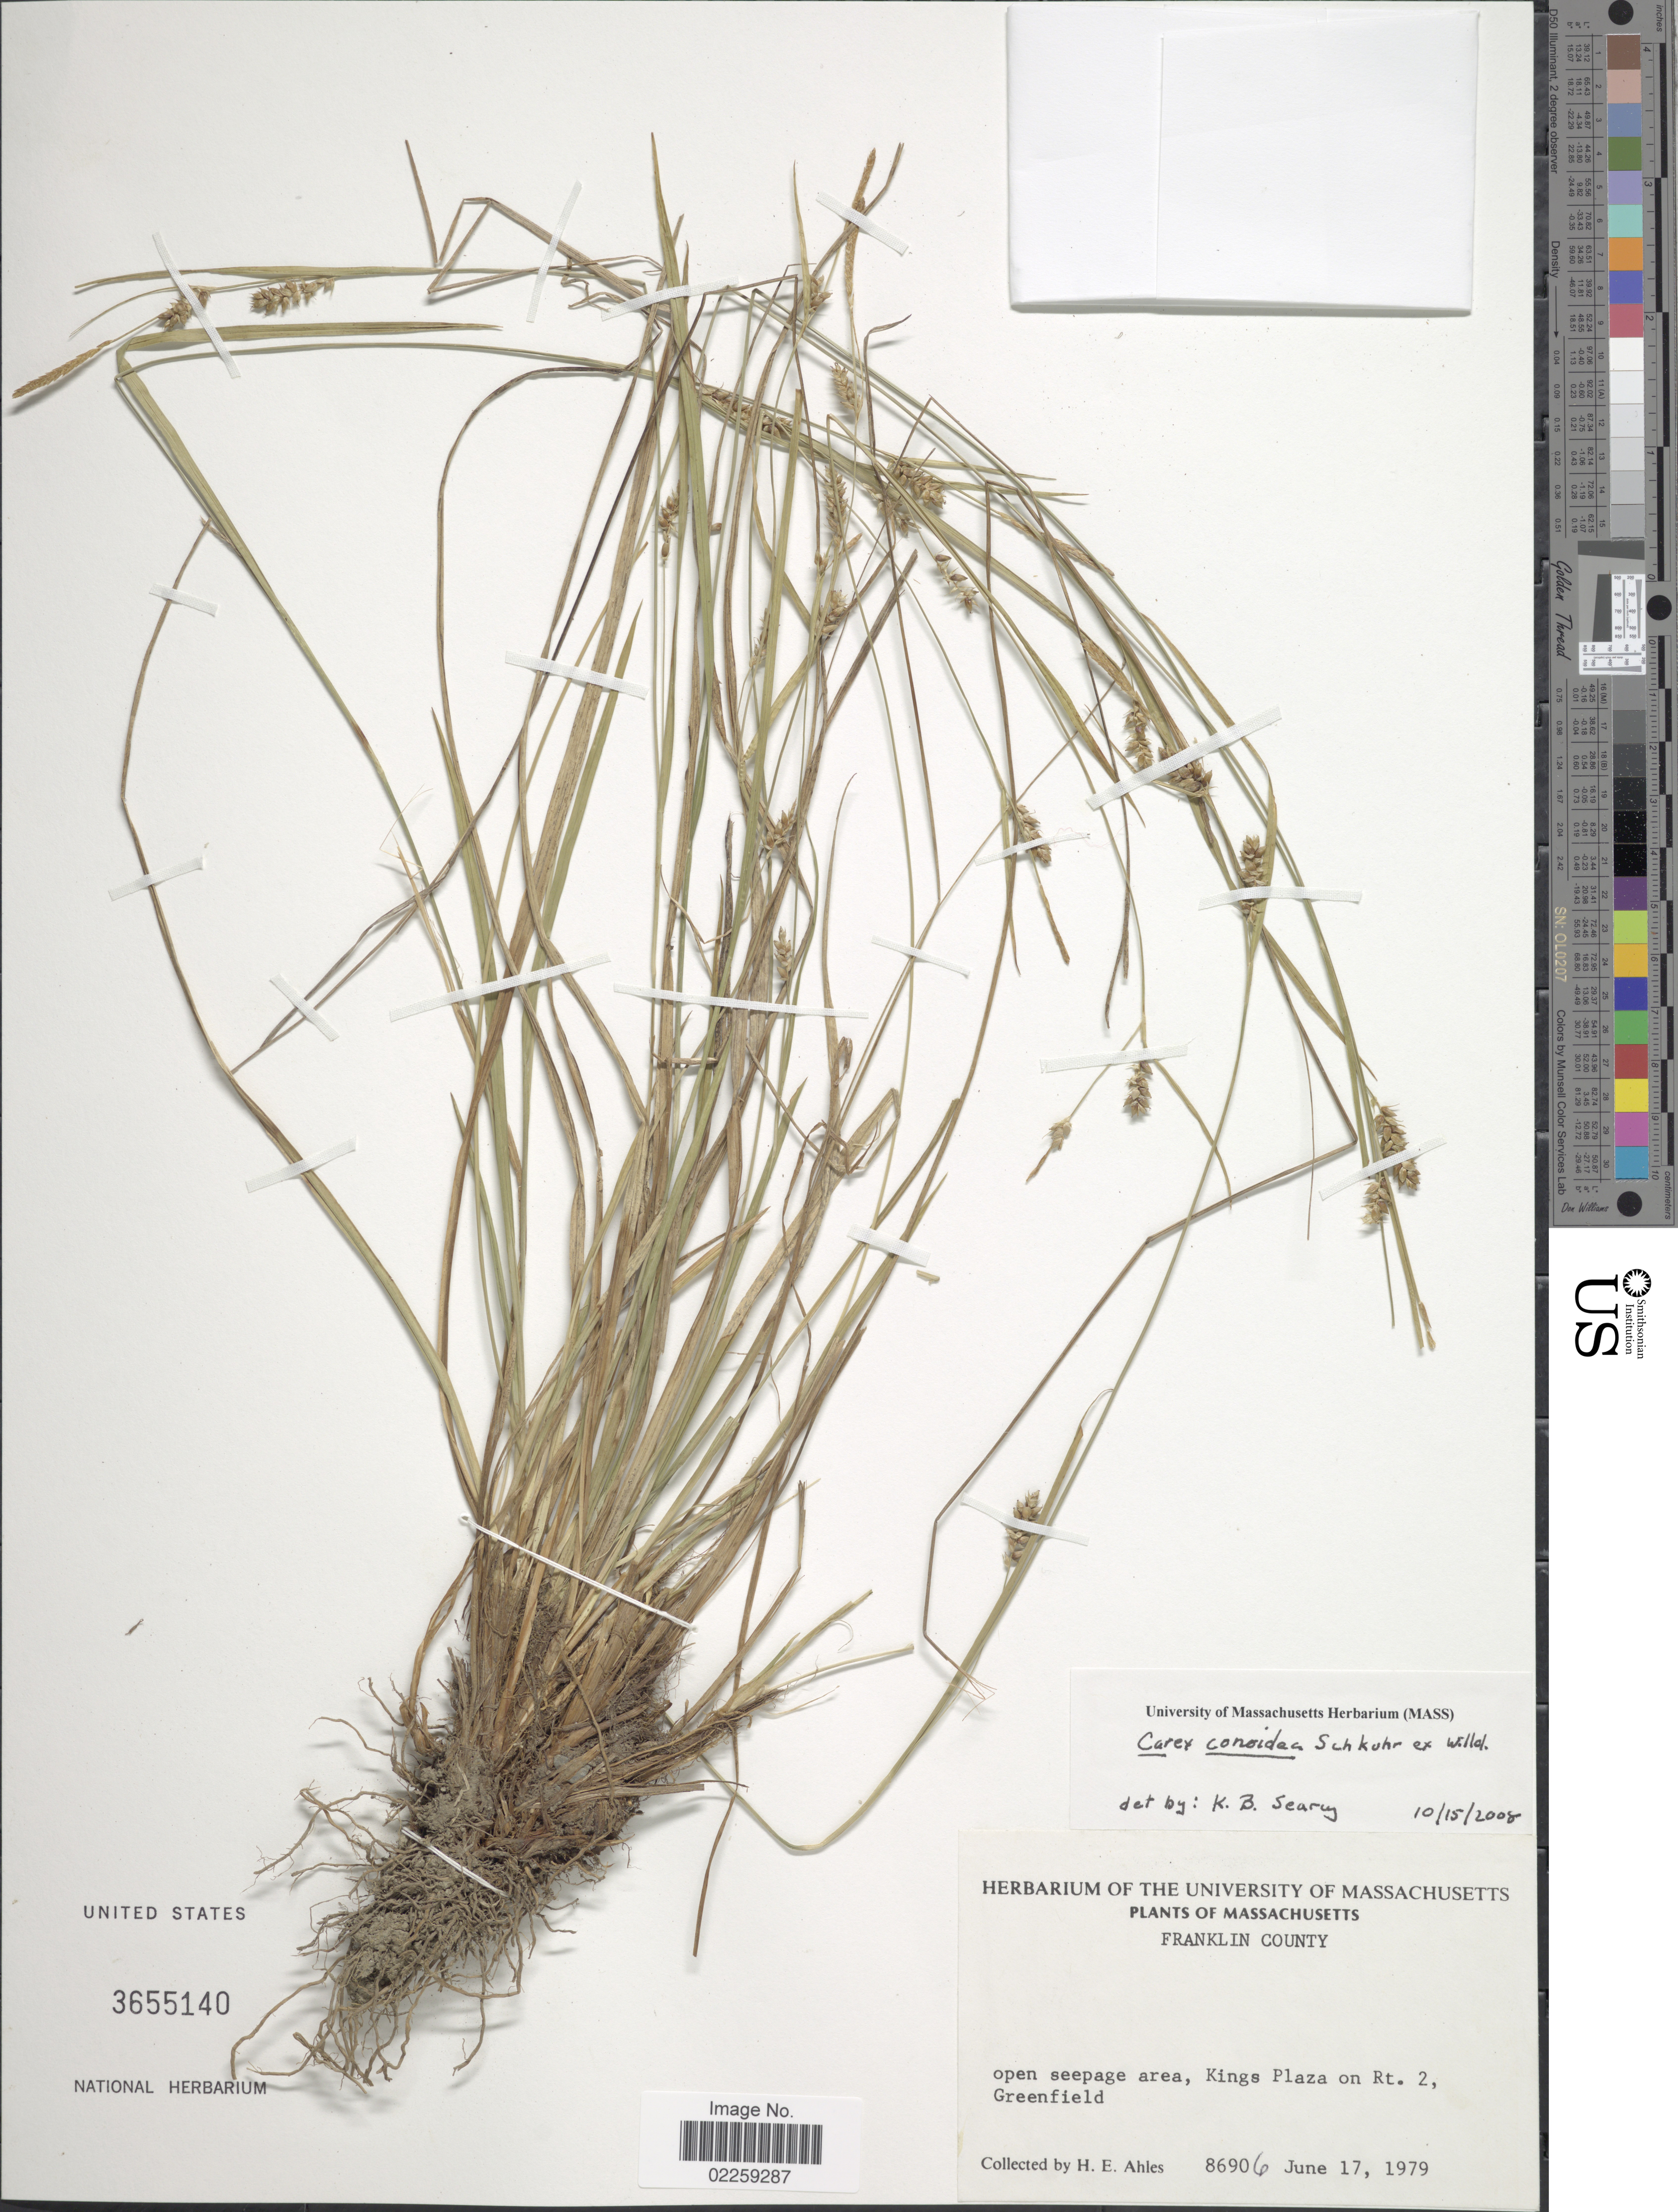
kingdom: Plantae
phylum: Tracheophyta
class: Liliopsida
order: Poales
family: Cyperaceae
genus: Carex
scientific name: Carex conoidea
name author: Willd.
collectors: H. E. Ahles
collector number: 86906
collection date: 1979-06-17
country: United States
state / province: Massachusetts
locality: Franklin County, Kings Plaza on Rt. 2, Greenfield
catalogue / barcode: US 3655140